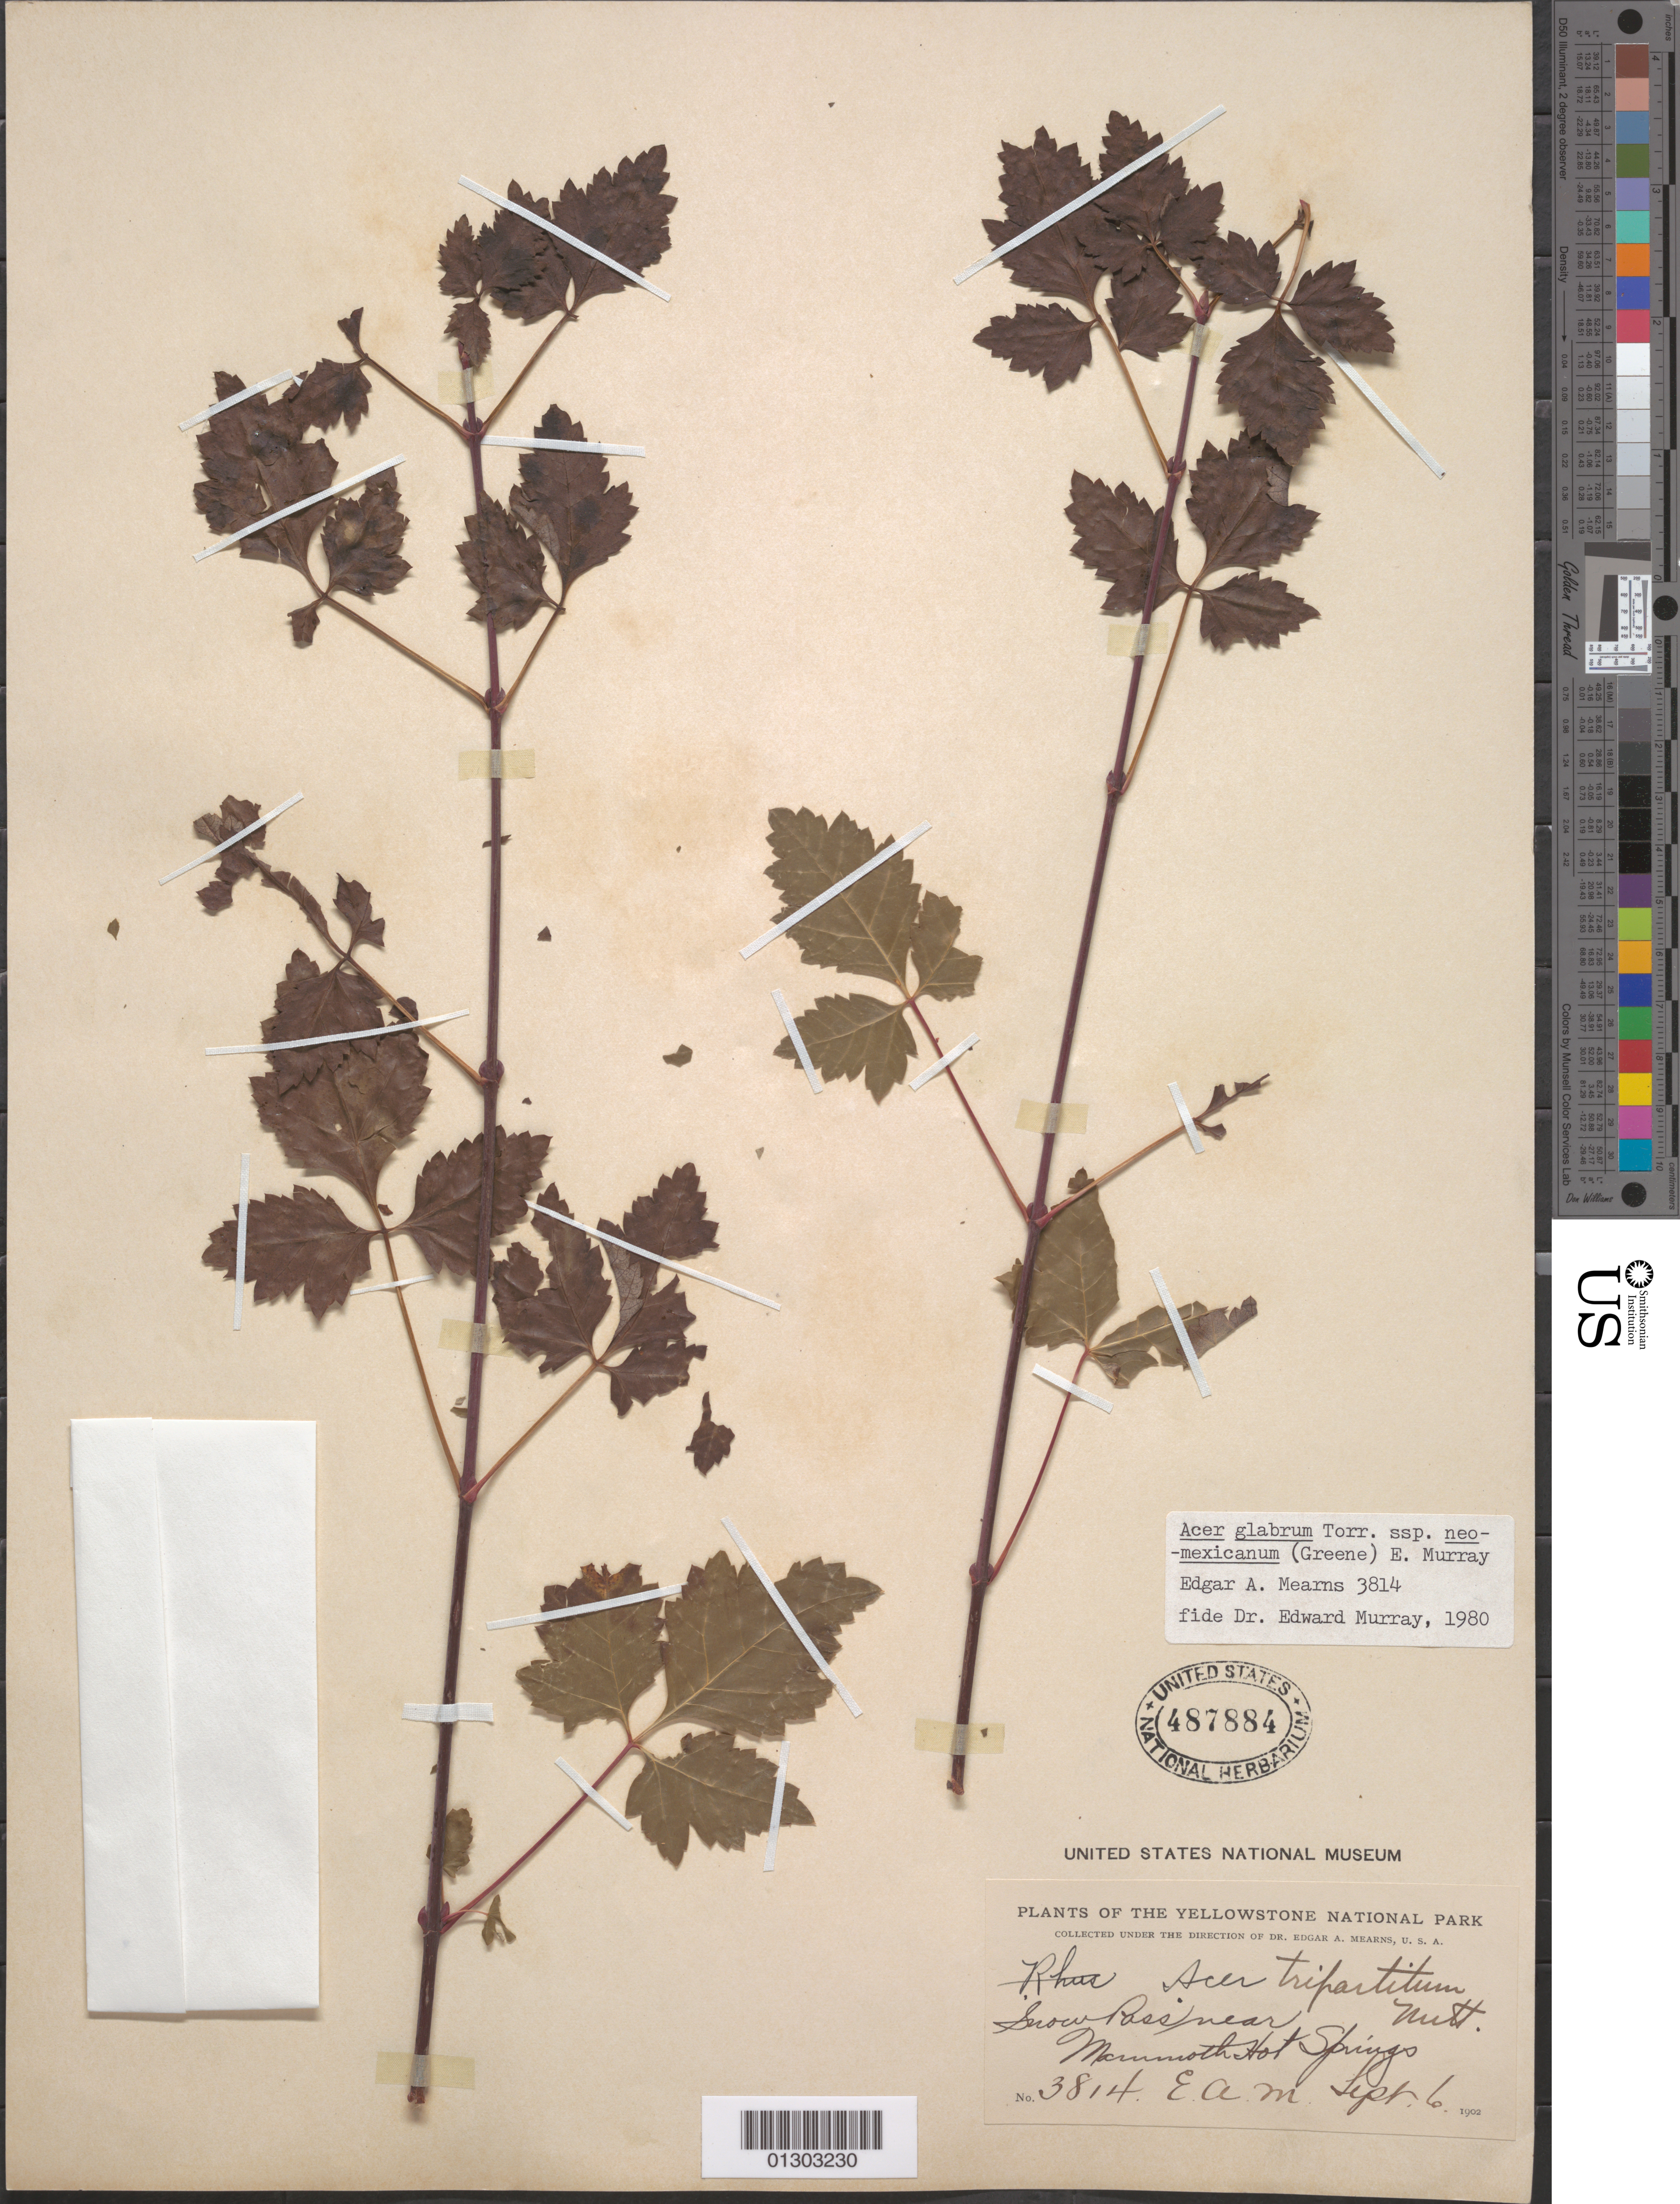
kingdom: Plantae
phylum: Tracheophyta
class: Magnoliopsida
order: Sapindales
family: Sapindaceae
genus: Acer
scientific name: Acer glabrum subsp. neomexicanum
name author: (Greene) A.E. Murray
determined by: Murray, Edward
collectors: E. A. Mearns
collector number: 3814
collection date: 1902-09-06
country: United States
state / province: Wyoming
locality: Yellowstone National Park. Snow Pass, near Mammoth Hot Springs.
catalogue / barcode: US 487884